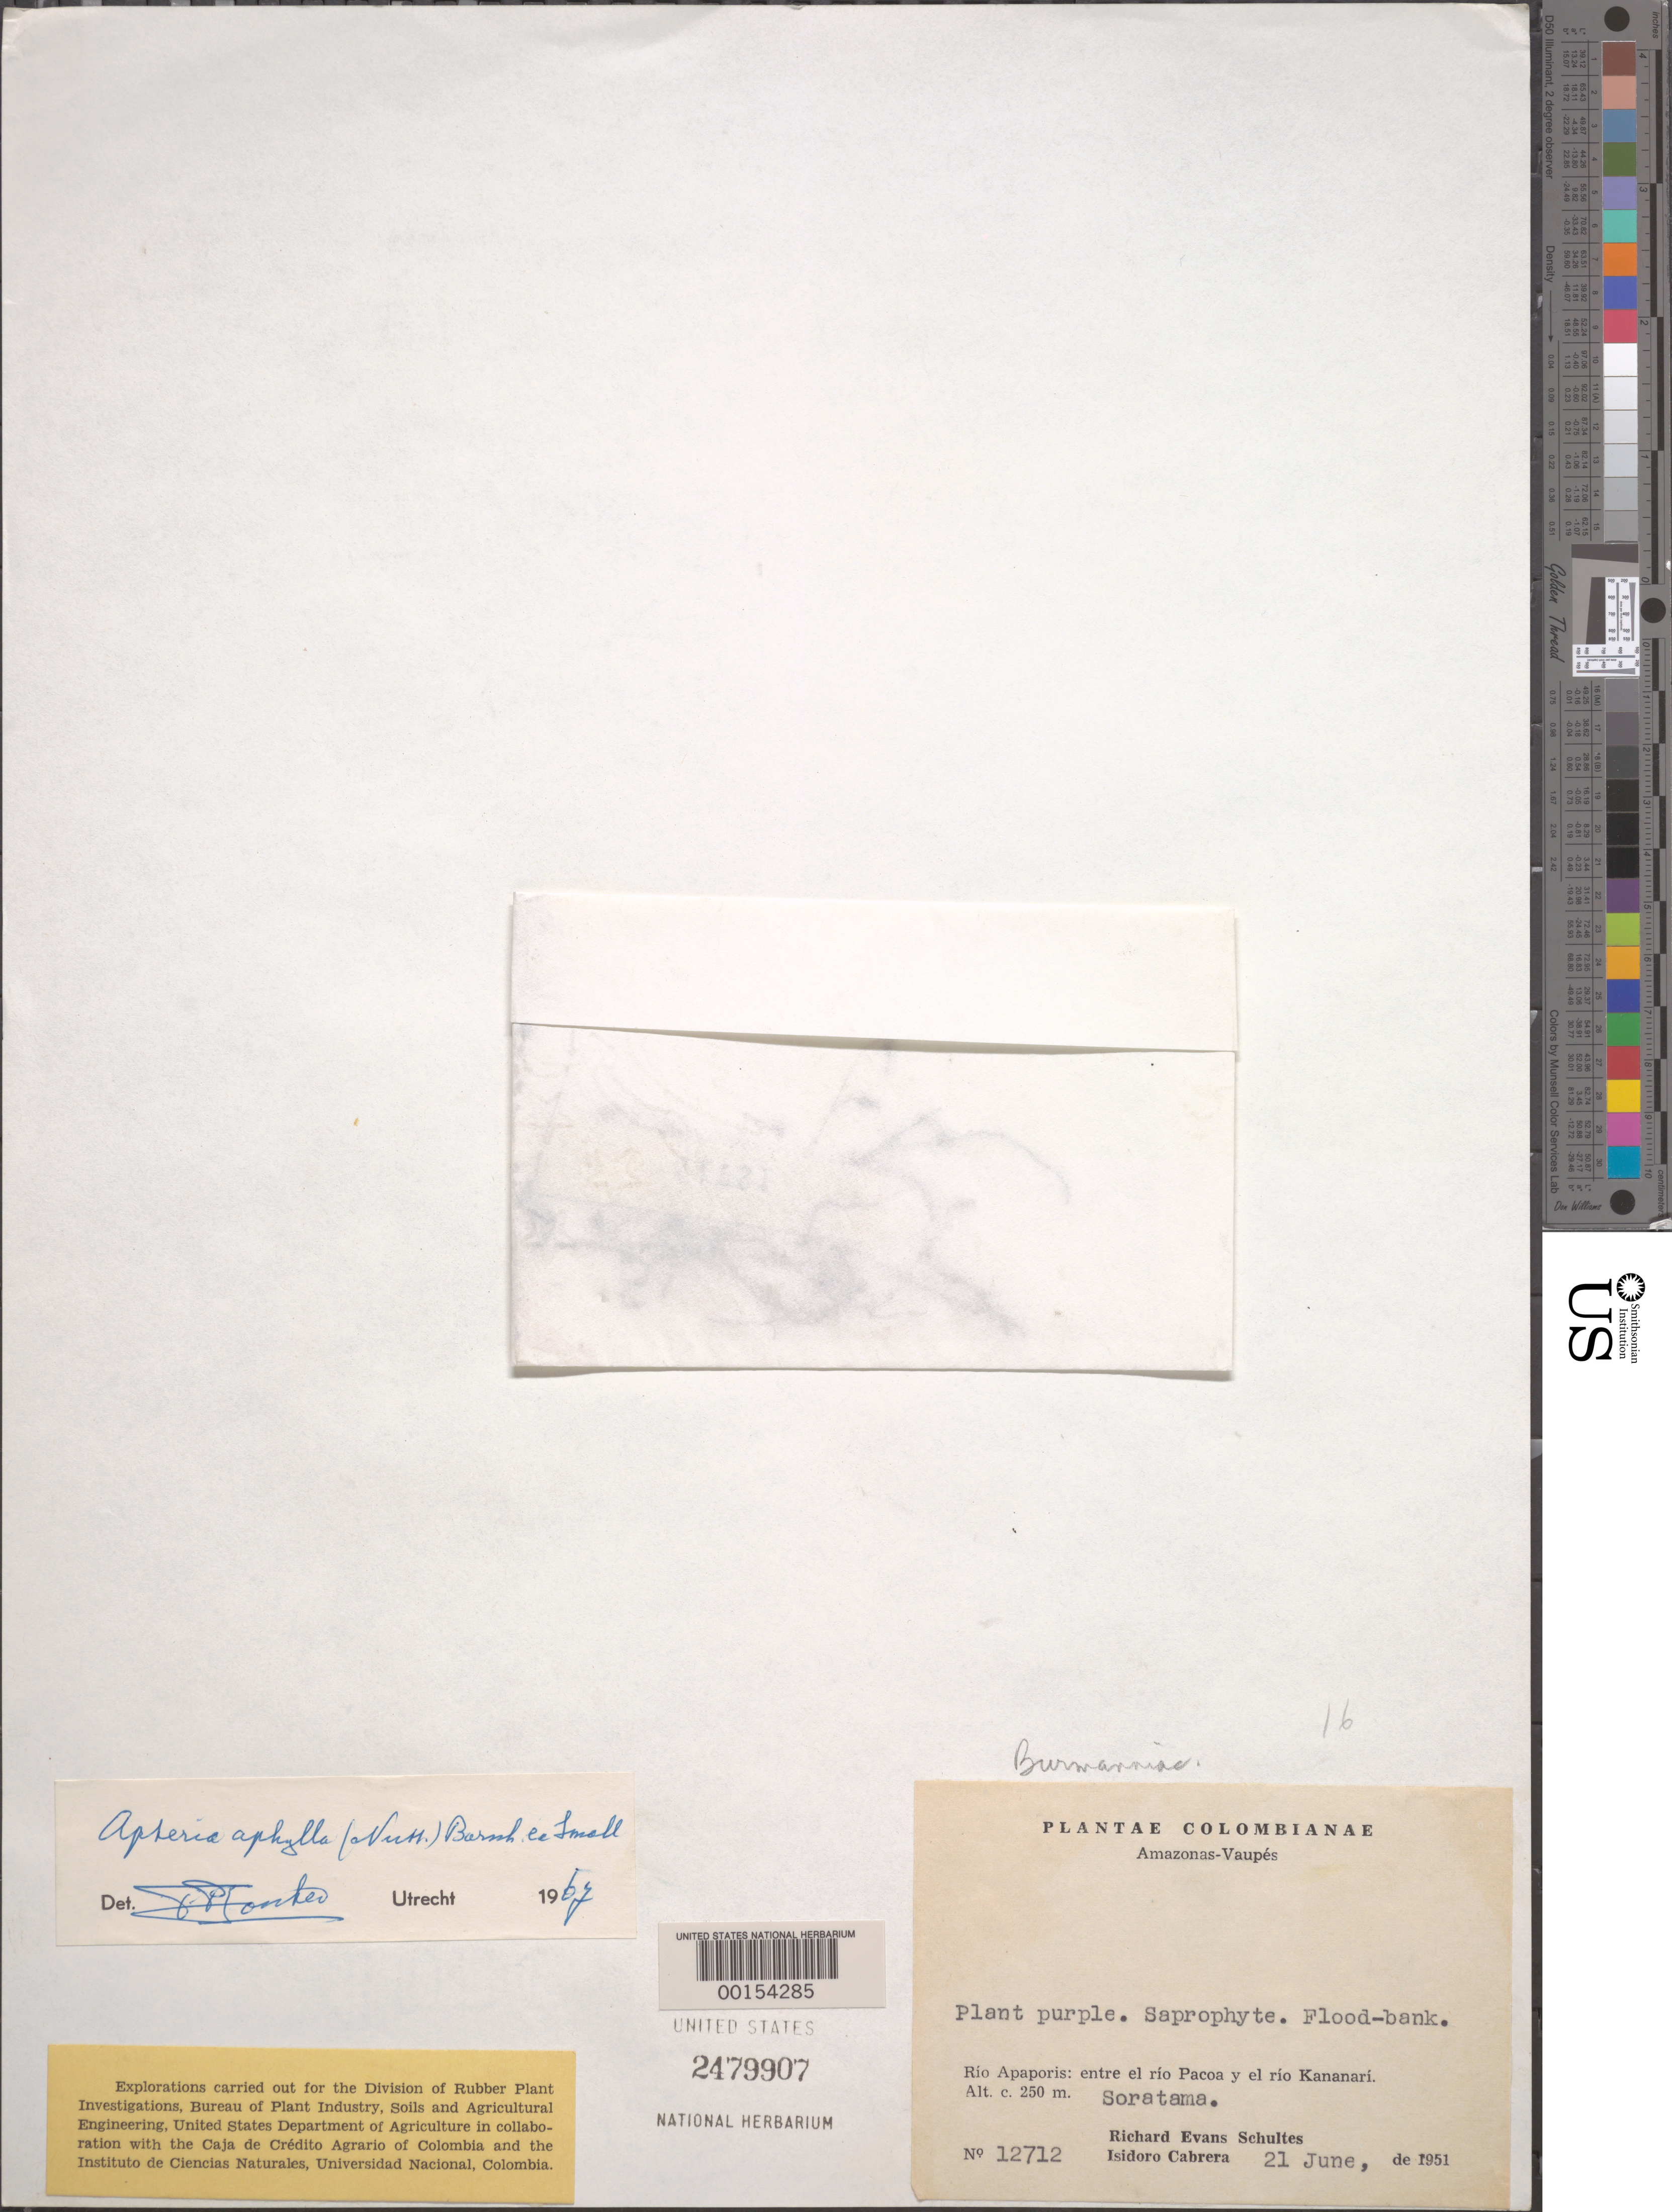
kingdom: Plantae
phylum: Tracheophyta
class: Liliopsida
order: Dioscoreales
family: Burmanniaceae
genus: Apteria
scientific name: Apteria aphylla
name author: (Nutt.) Barnhart ex Small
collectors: R. E. Schultes & I. Cabrera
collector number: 12712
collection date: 1951-06-21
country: Colombia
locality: Amazonas-Vaupés. Río Apaporis: entre el río Pacoa y el río Kananarí. Soratama.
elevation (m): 250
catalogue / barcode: US 2479907